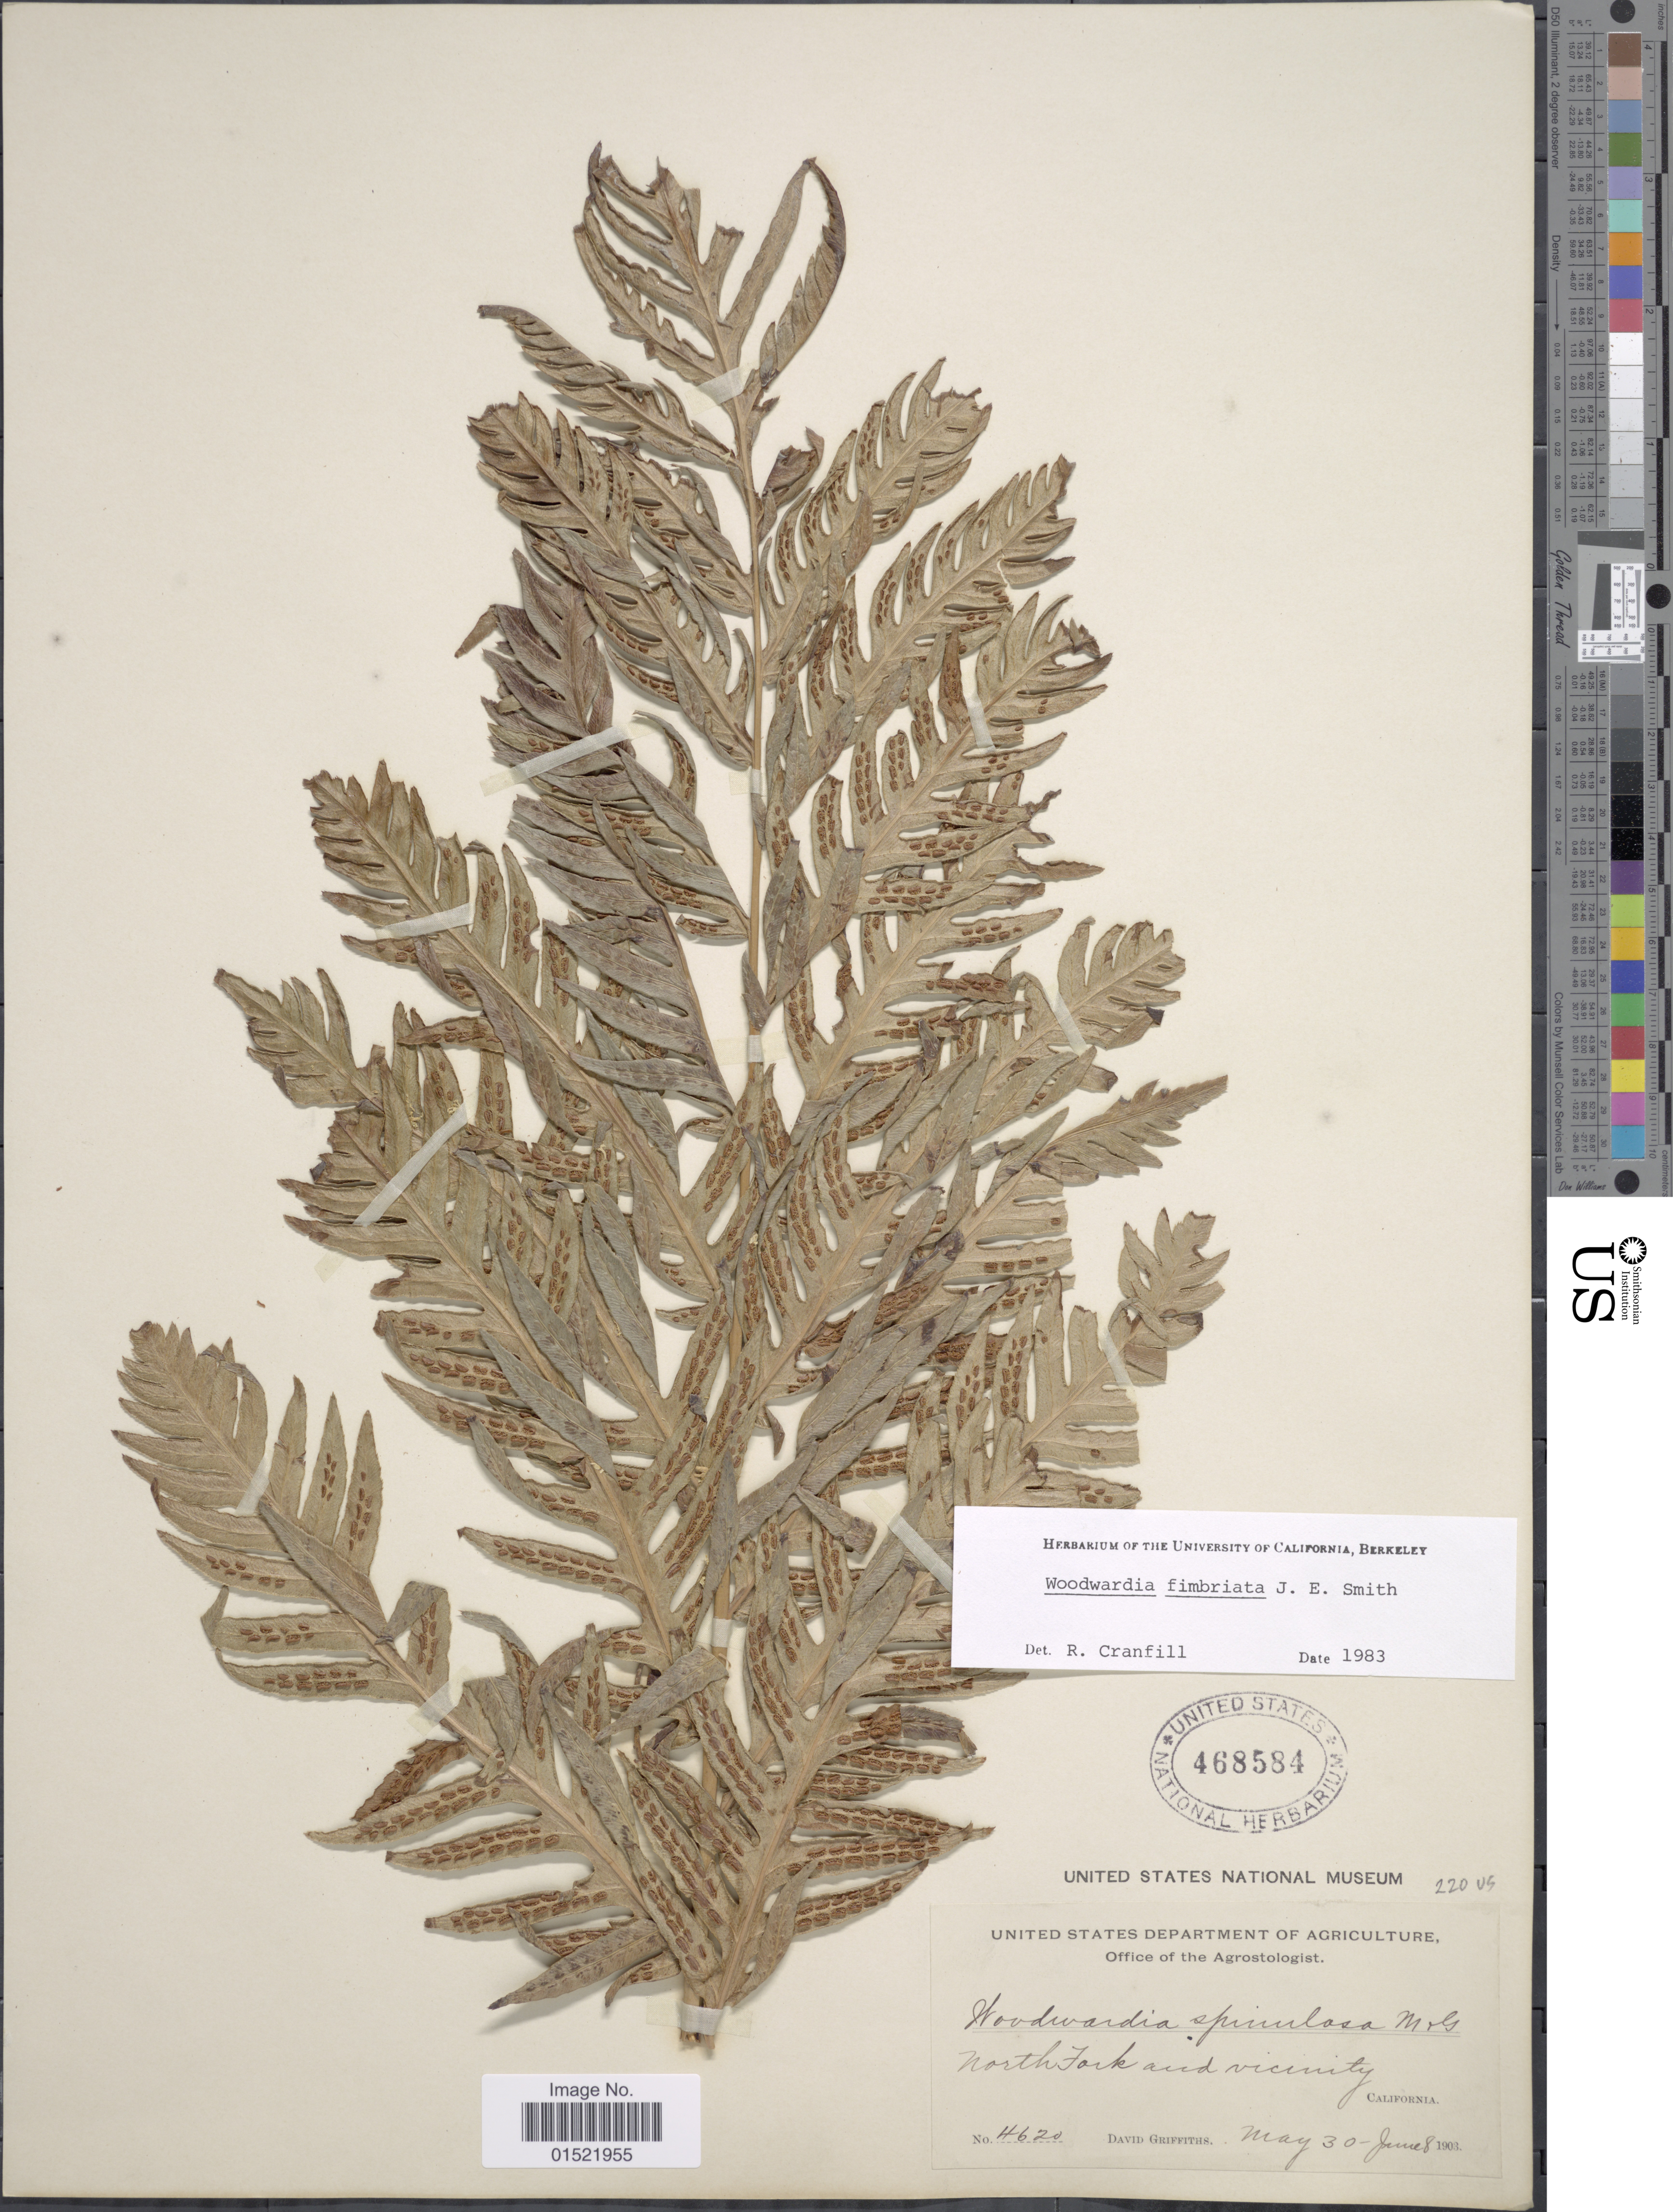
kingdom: Plantae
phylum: Tracheophyta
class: Polypodiopsida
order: Polypodiales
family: Blechnaceae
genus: Woodwardia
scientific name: Woodwardia fimbriata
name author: Sm.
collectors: D. Griffiths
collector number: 4620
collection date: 1903-05-30/1903-06-08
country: United States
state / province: California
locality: North Fork and vicinity, California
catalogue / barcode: US 468584